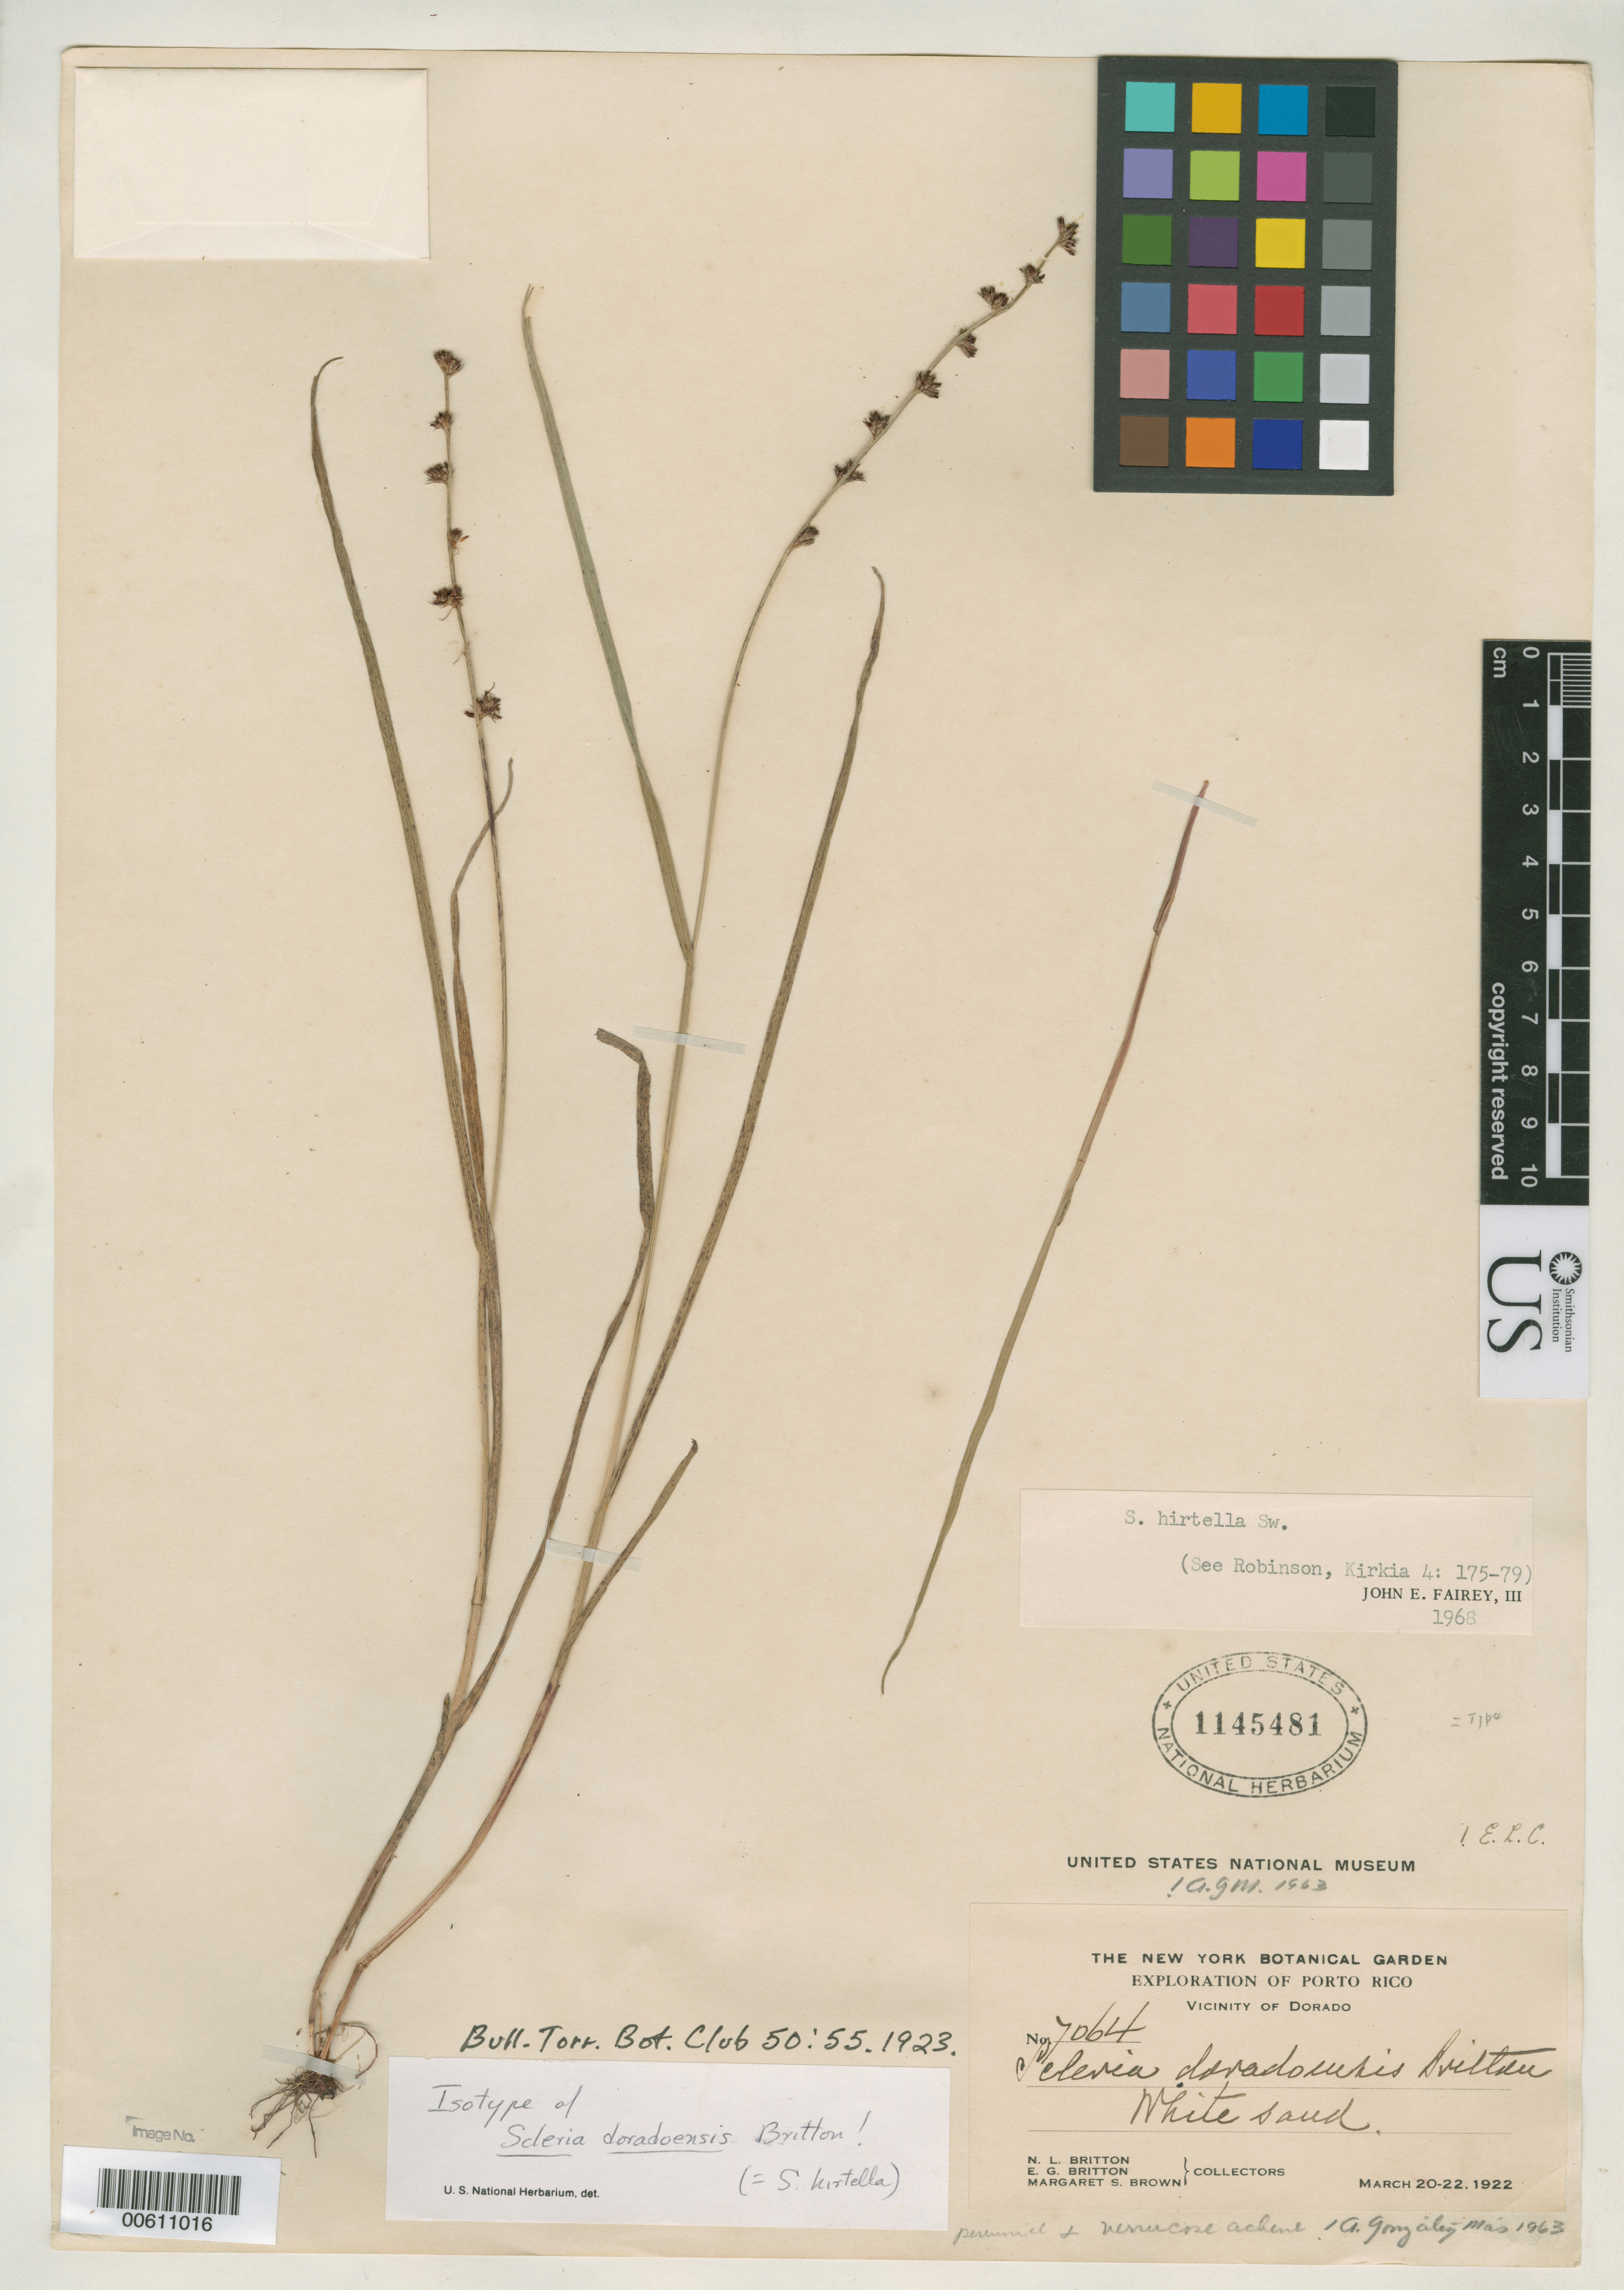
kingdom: Plantae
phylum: Tracheophyta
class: Liliopsida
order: Poales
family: Cyperaceae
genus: Scleria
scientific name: Scleria doradoensis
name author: Britton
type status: Isotype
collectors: N. Britton, E. G. Britton & M. S. Brown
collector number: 7064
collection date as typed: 20 Mar 1922 to 22 Mar 1922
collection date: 1922-03-20/1922-03-22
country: Puerto Rico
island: Greater Antilles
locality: Dorado, White Sand.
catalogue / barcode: US 1145481